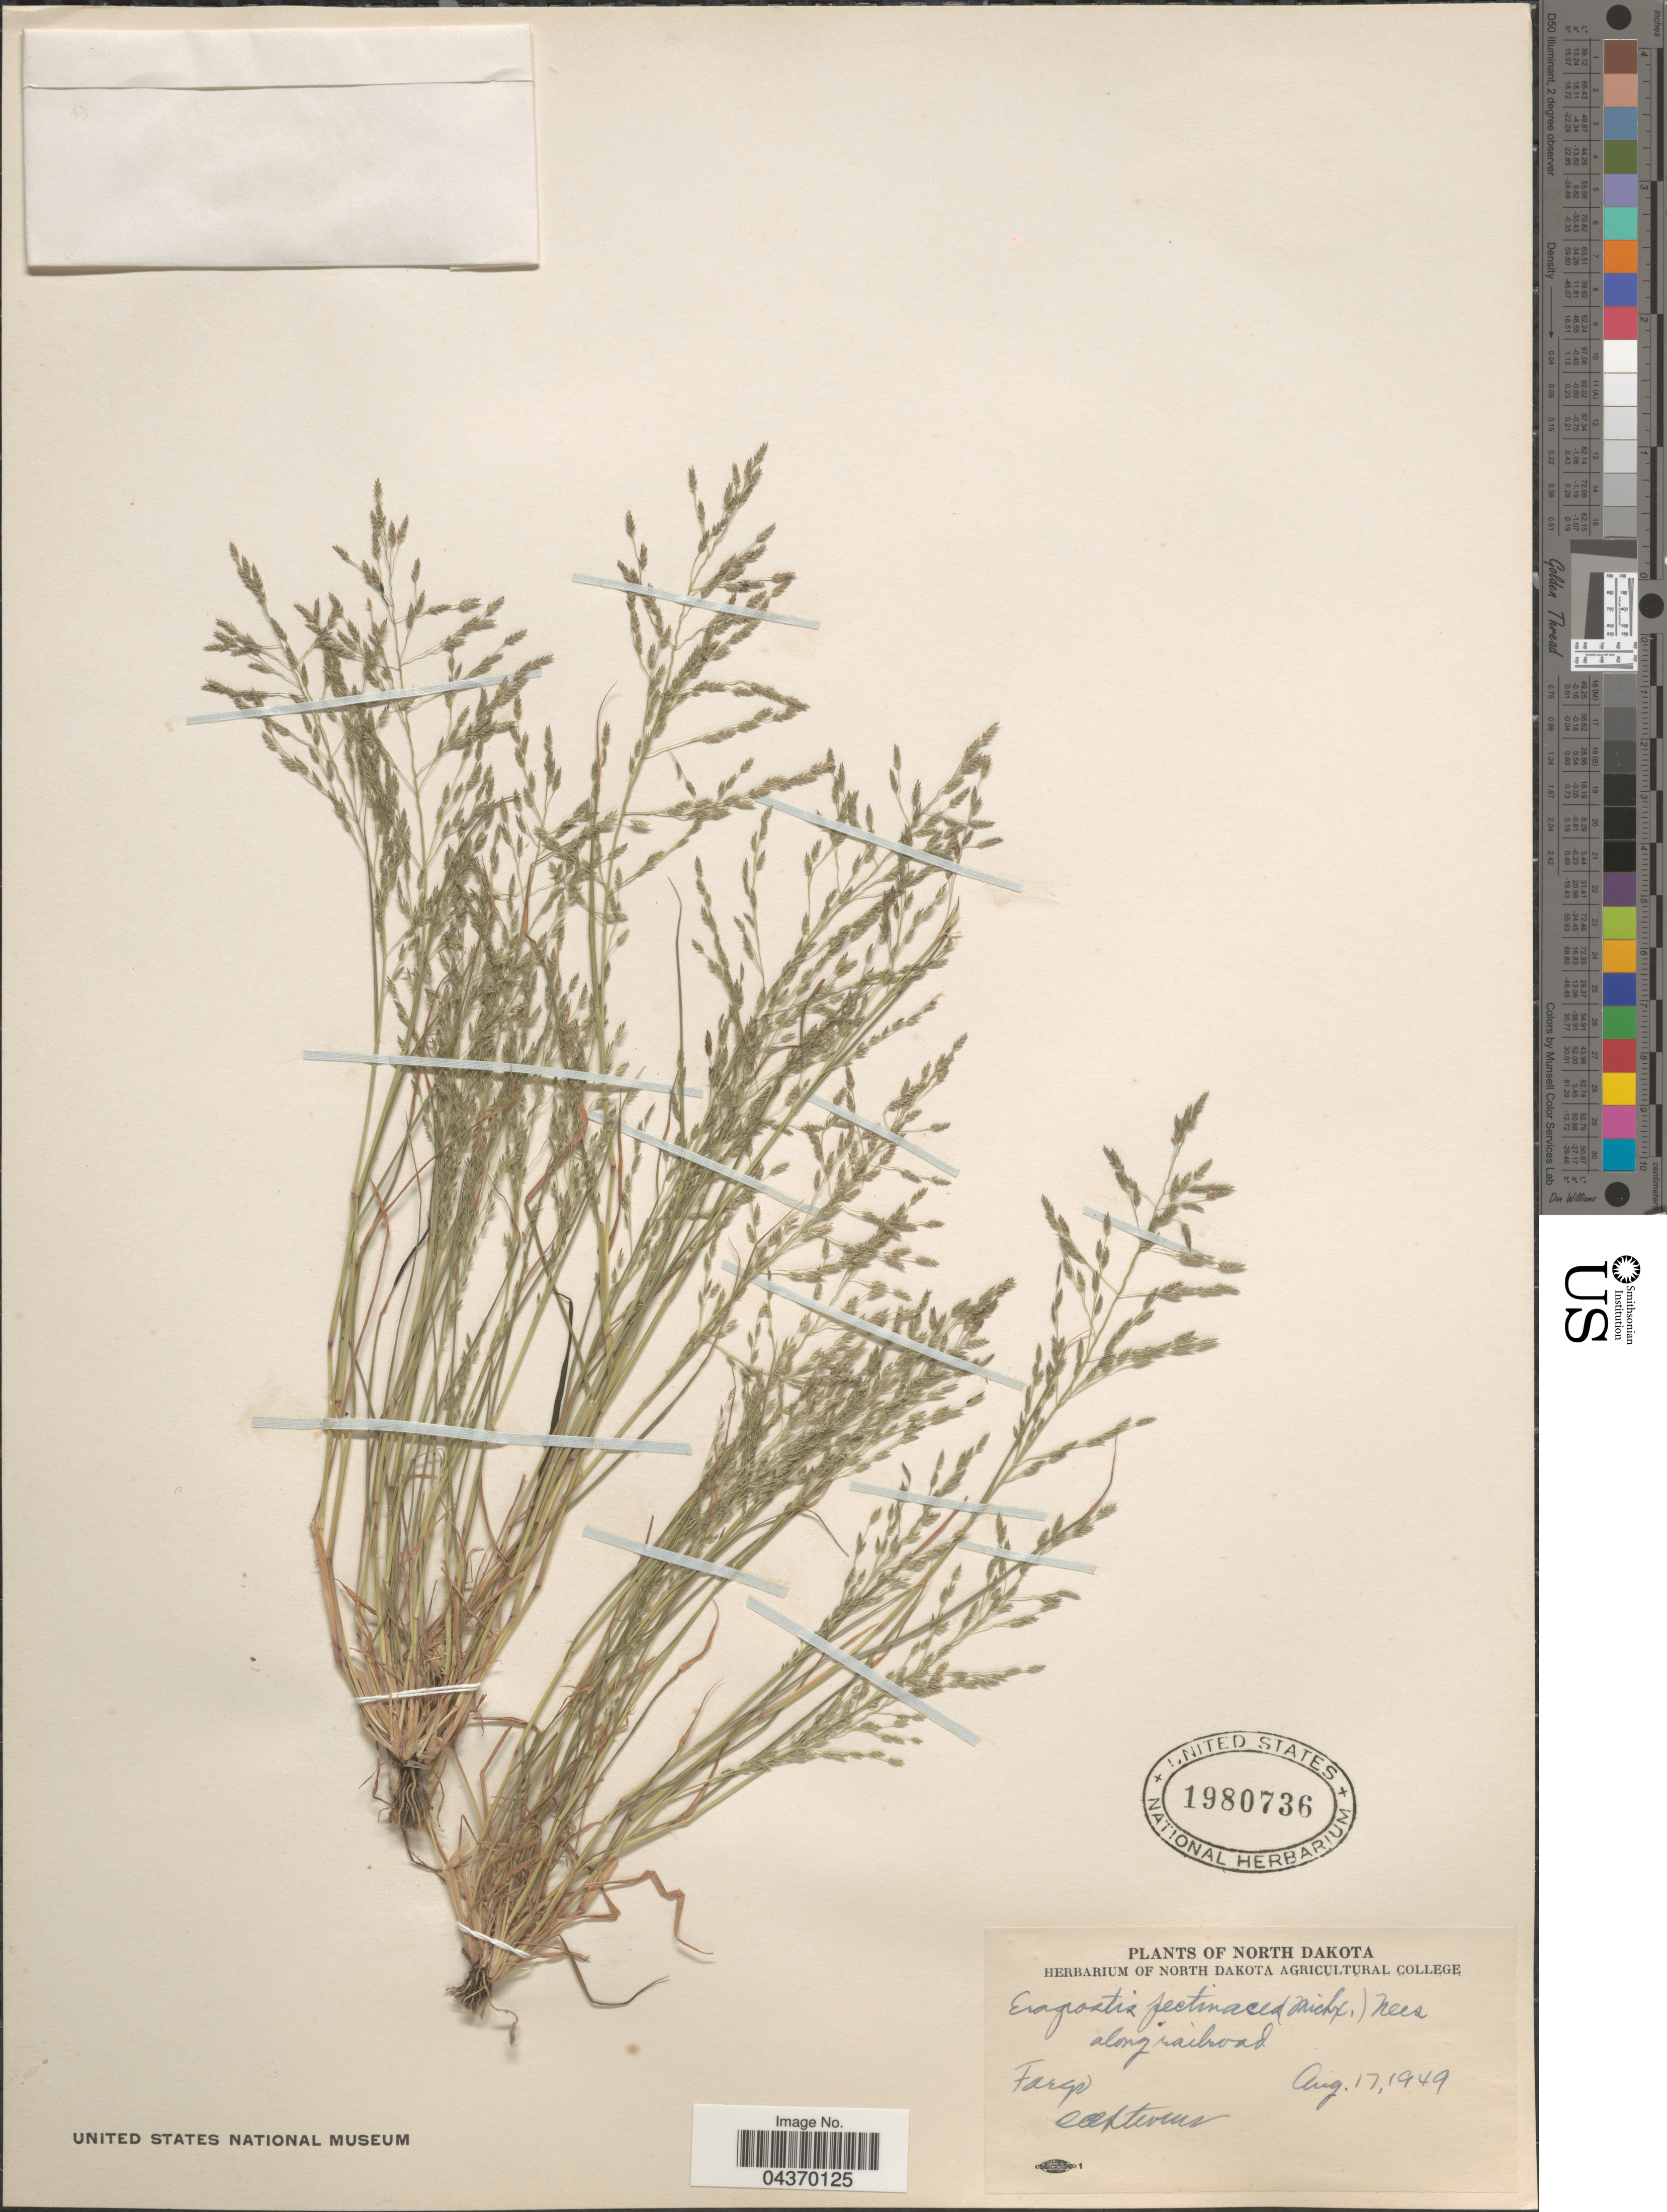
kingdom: Plantae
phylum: Tracheophyta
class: Liliopsida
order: Poales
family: Poaceae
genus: Eragrostis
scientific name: Eragrostis pectinacea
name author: (Michx.) Nees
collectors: O. A. Stevens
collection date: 1949-08-17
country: United States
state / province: North Dakota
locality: Fargo.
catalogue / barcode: US 1980736